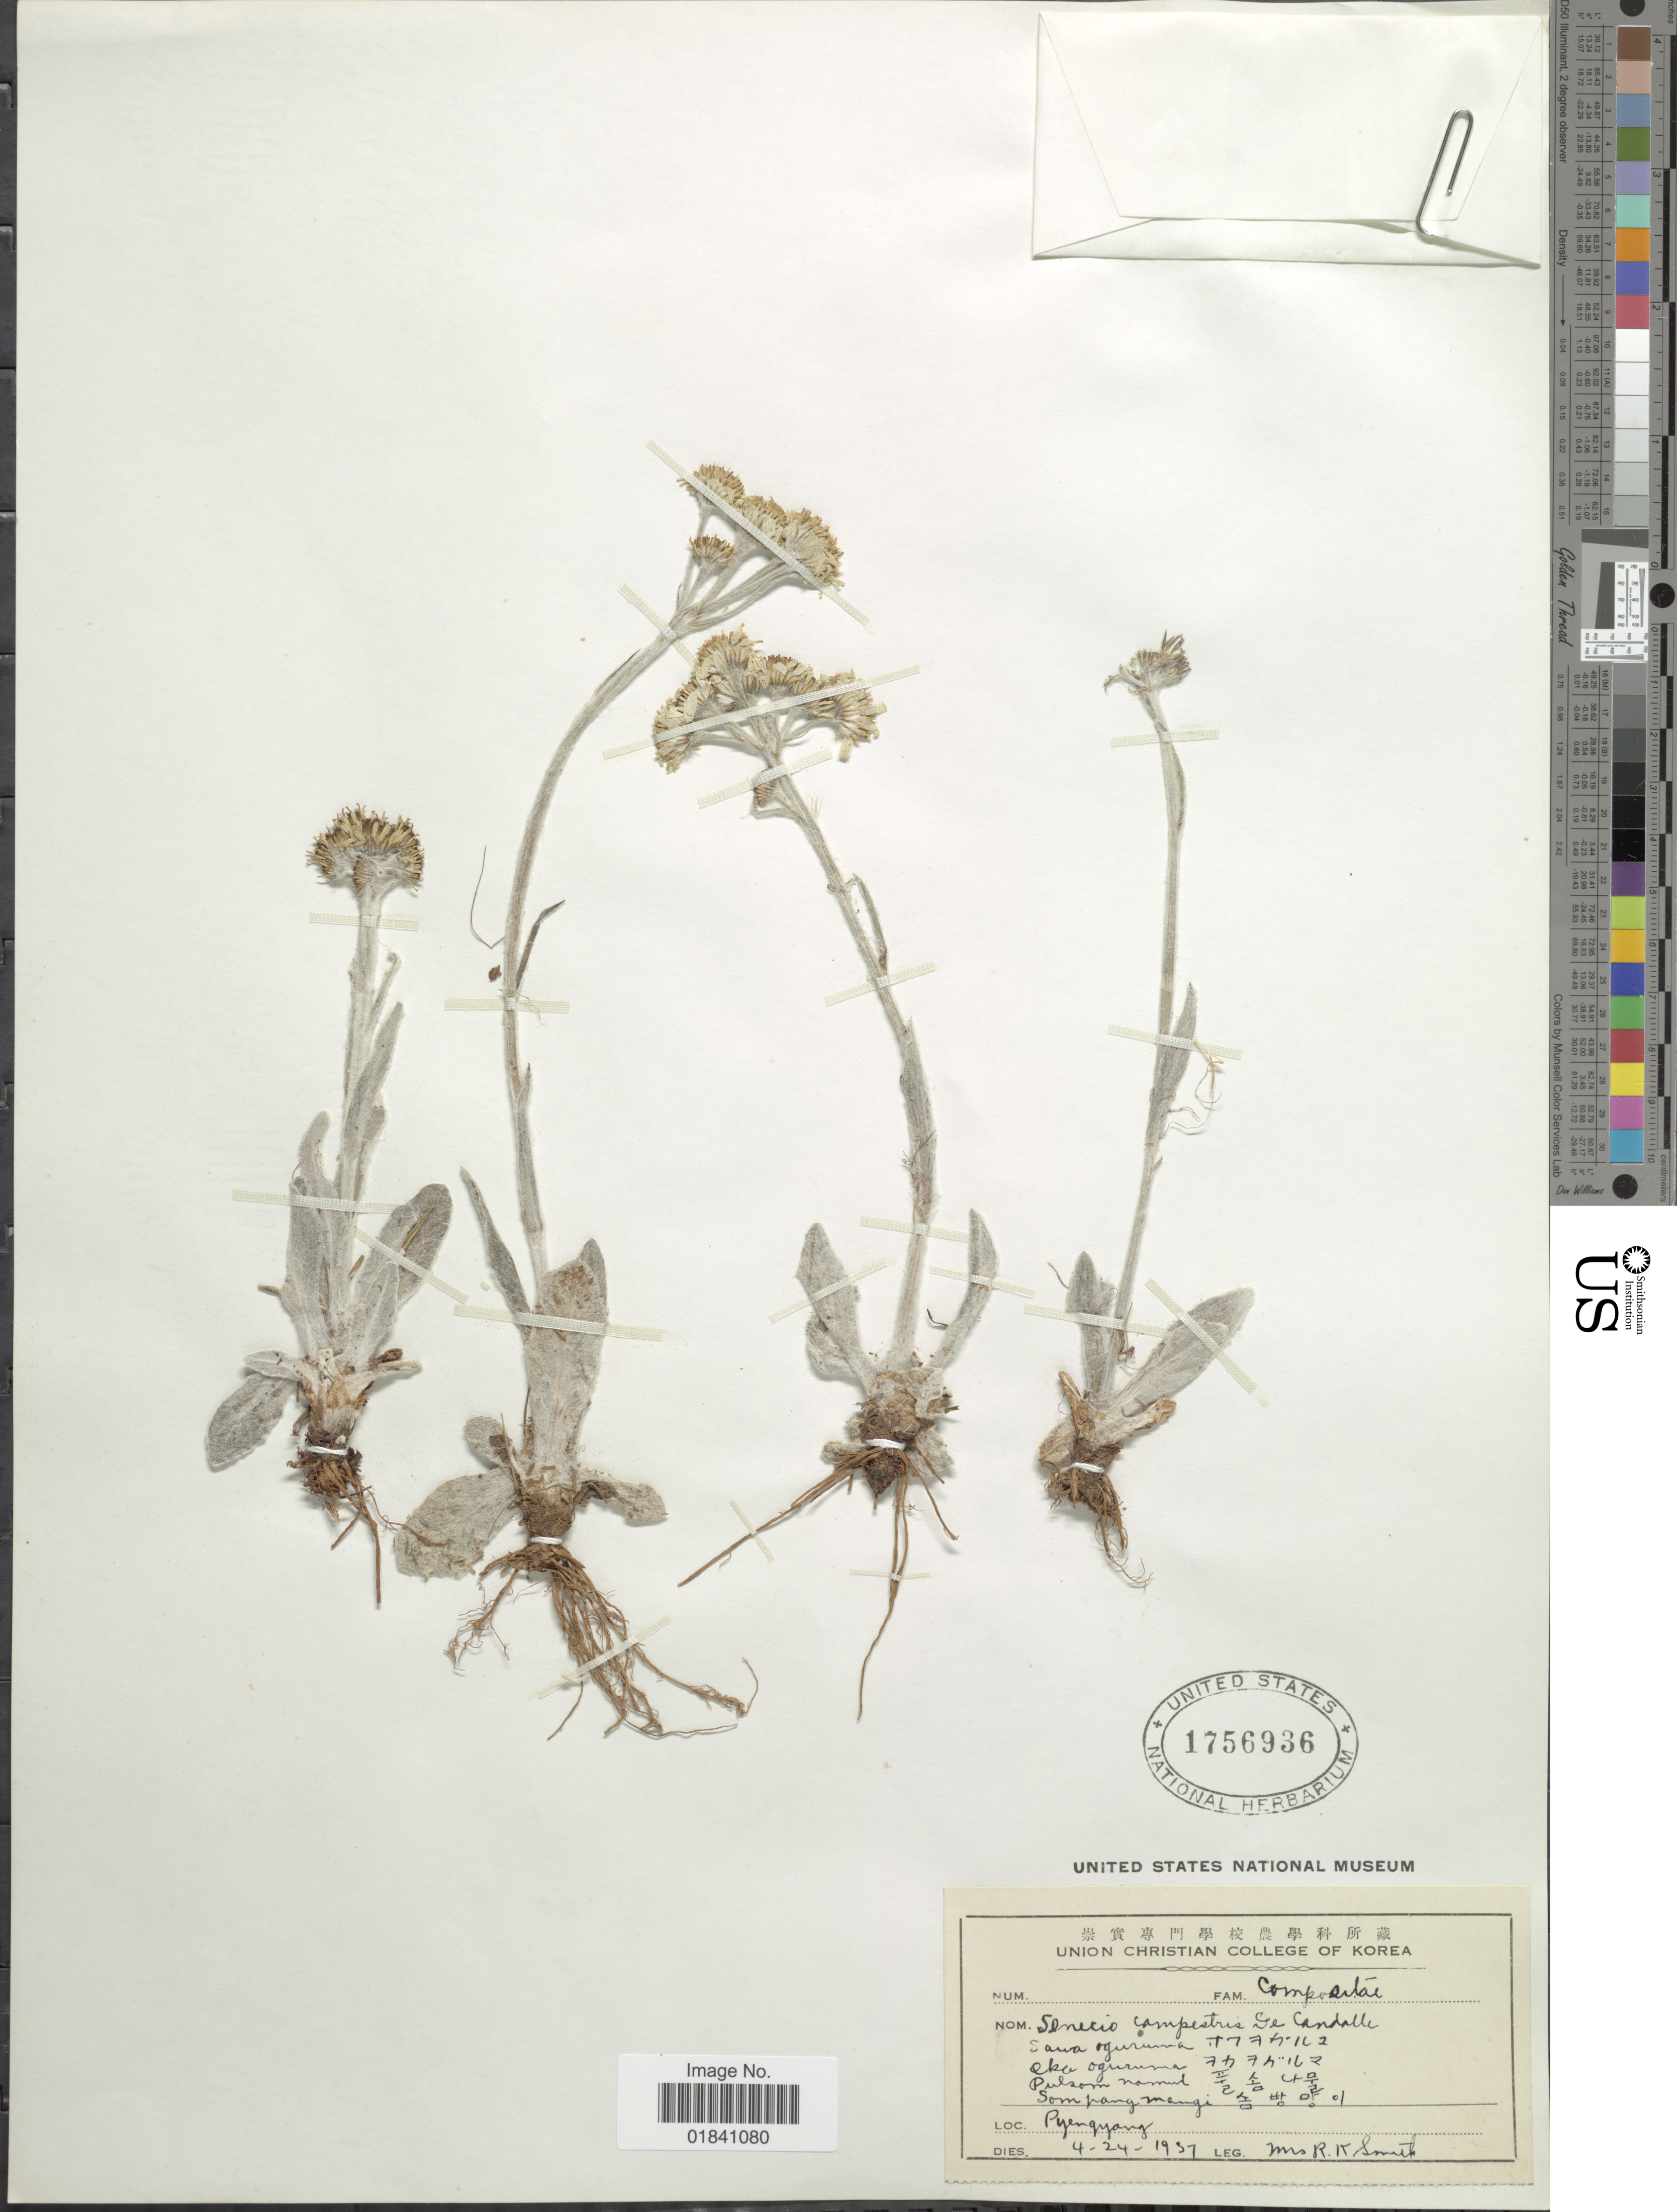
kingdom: Plantae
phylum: Tracheophyta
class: Magnoliopsida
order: Asterales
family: Asteraceae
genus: Senecio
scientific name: Senecio campestris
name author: DC.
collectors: R. Smith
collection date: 1937-04-24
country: North Korea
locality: Pyengyang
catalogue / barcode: US 1756936